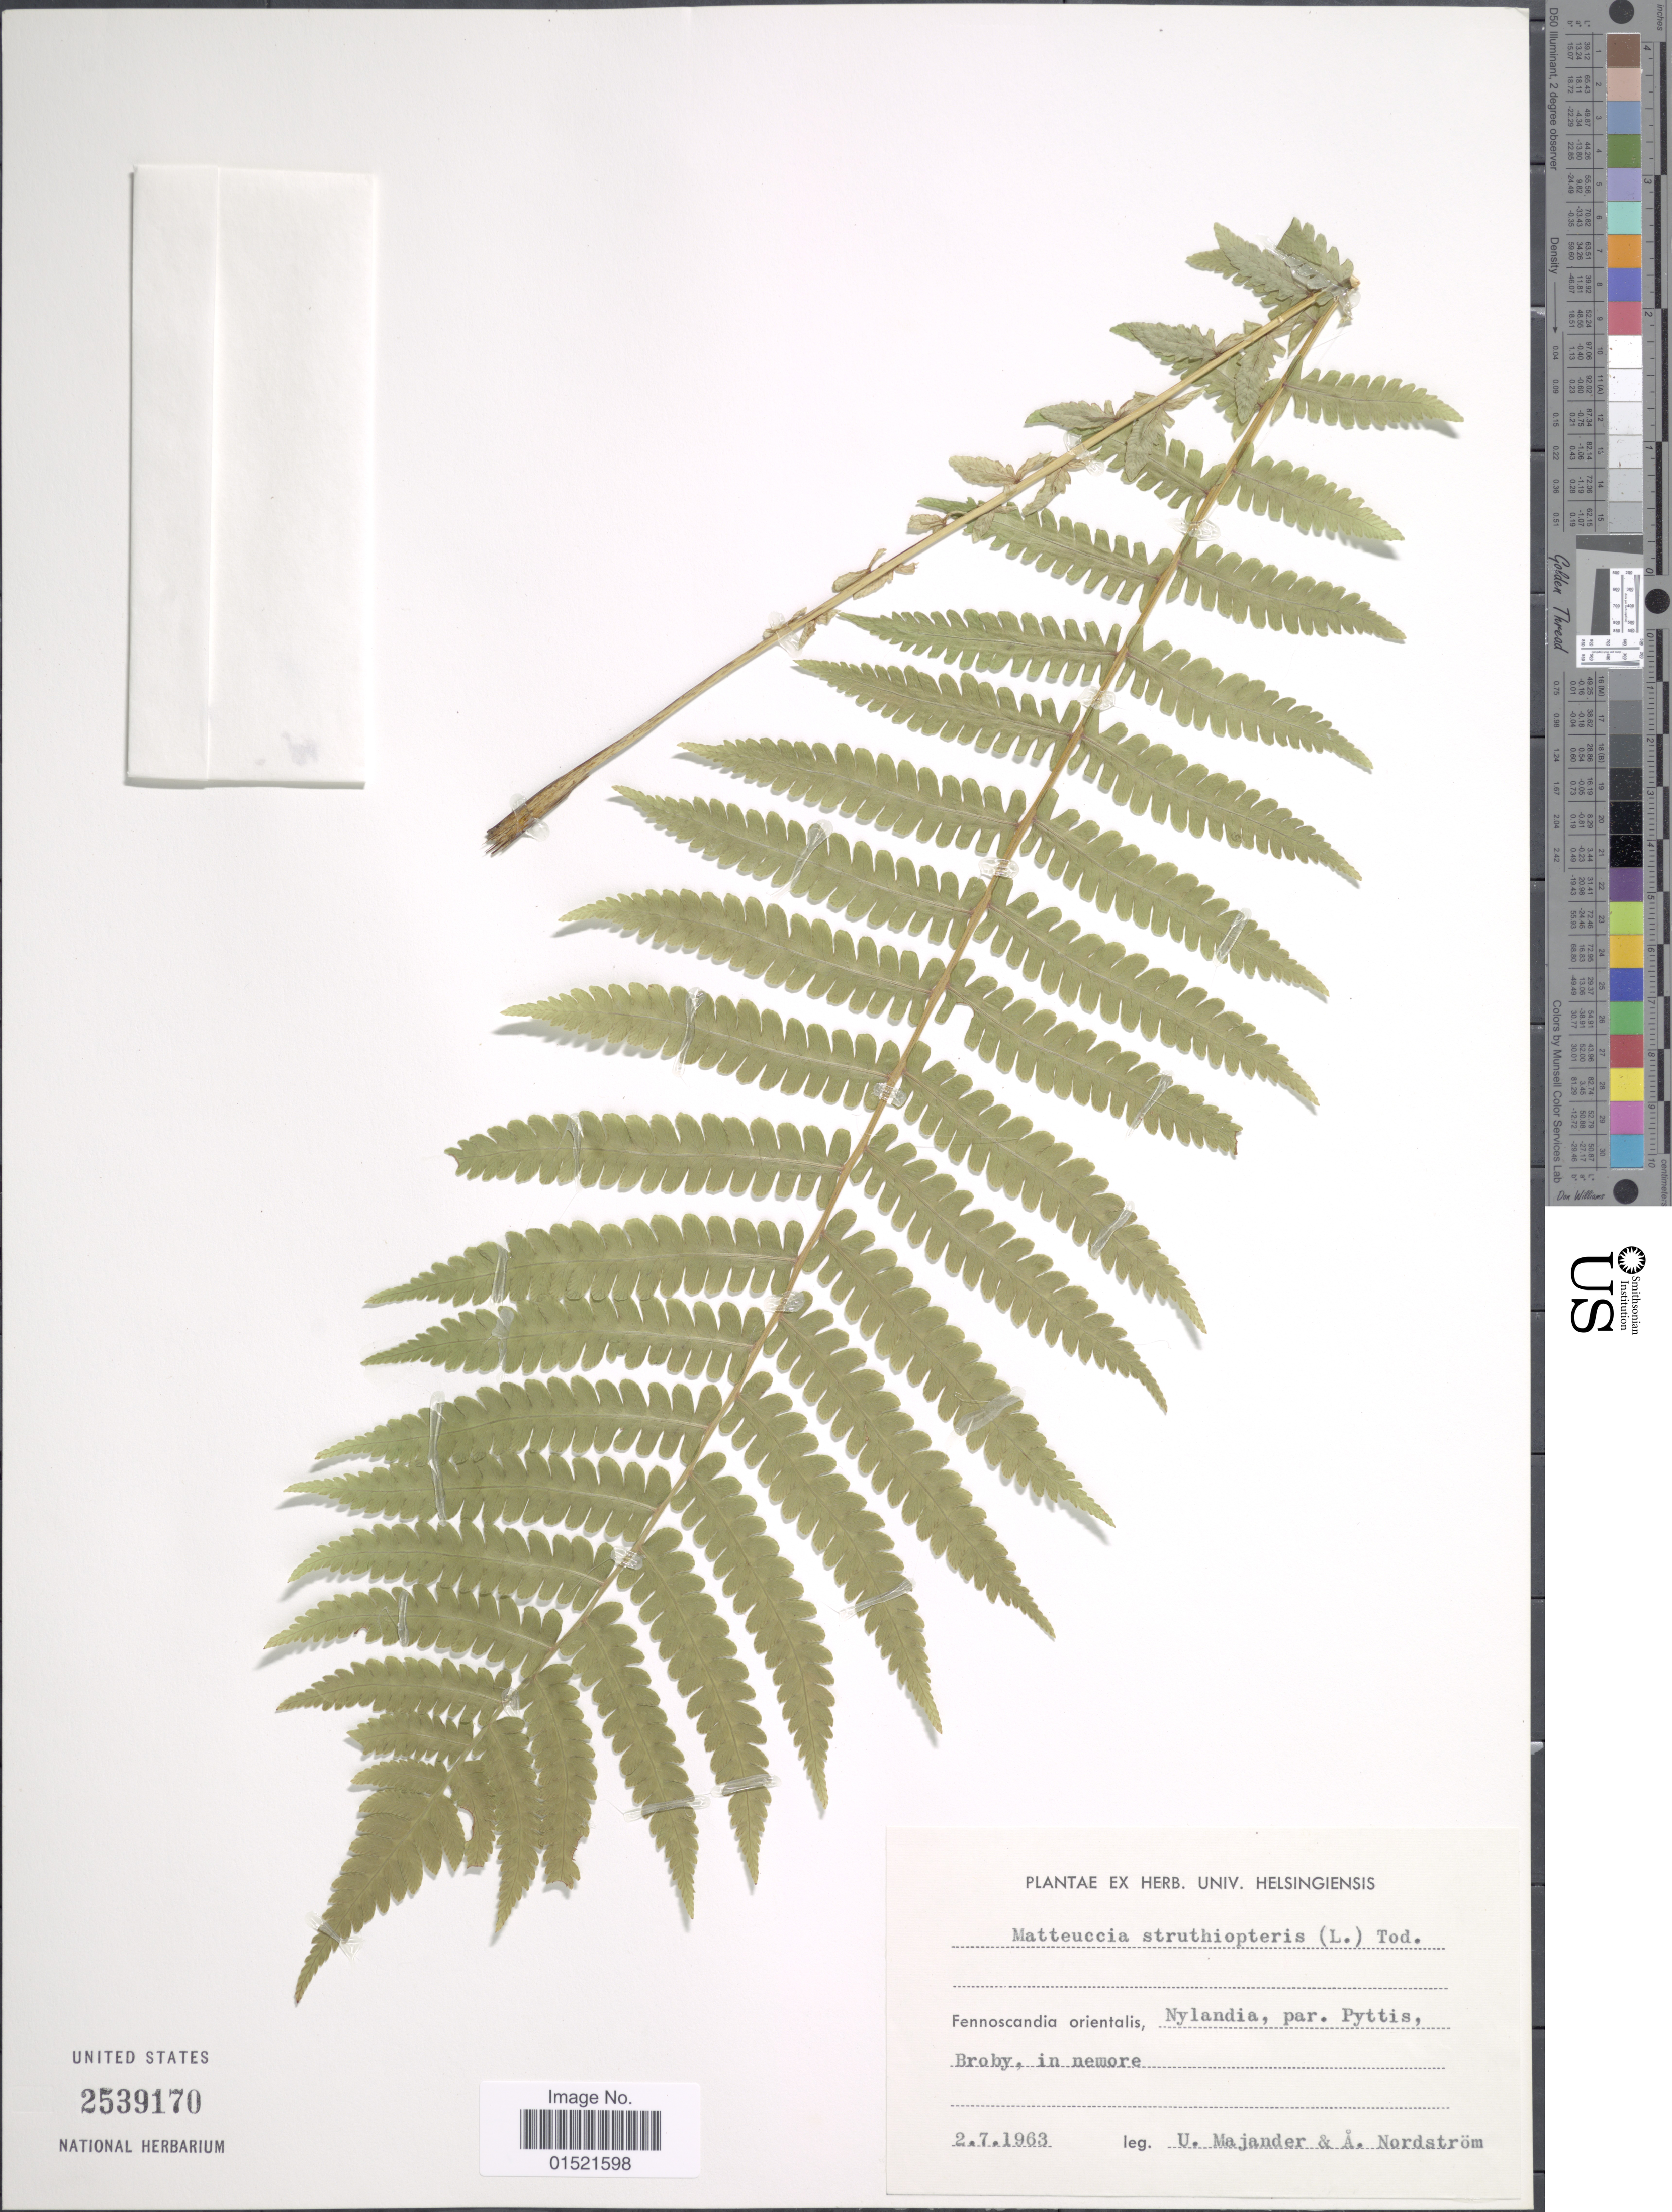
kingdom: Plantae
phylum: Tracheophyta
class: Polypodiopsida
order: Polypodiales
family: Onocleaceae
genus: Matteuccia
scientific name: Matteuccia struthiopteris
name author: (L.) Tod.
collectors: U. Majander & A. Nordström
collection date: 1963-07-02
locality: Fennoscandia orientalis, Nylandia, par. Pyttis, Broby, in newore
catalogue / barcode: US 2539170